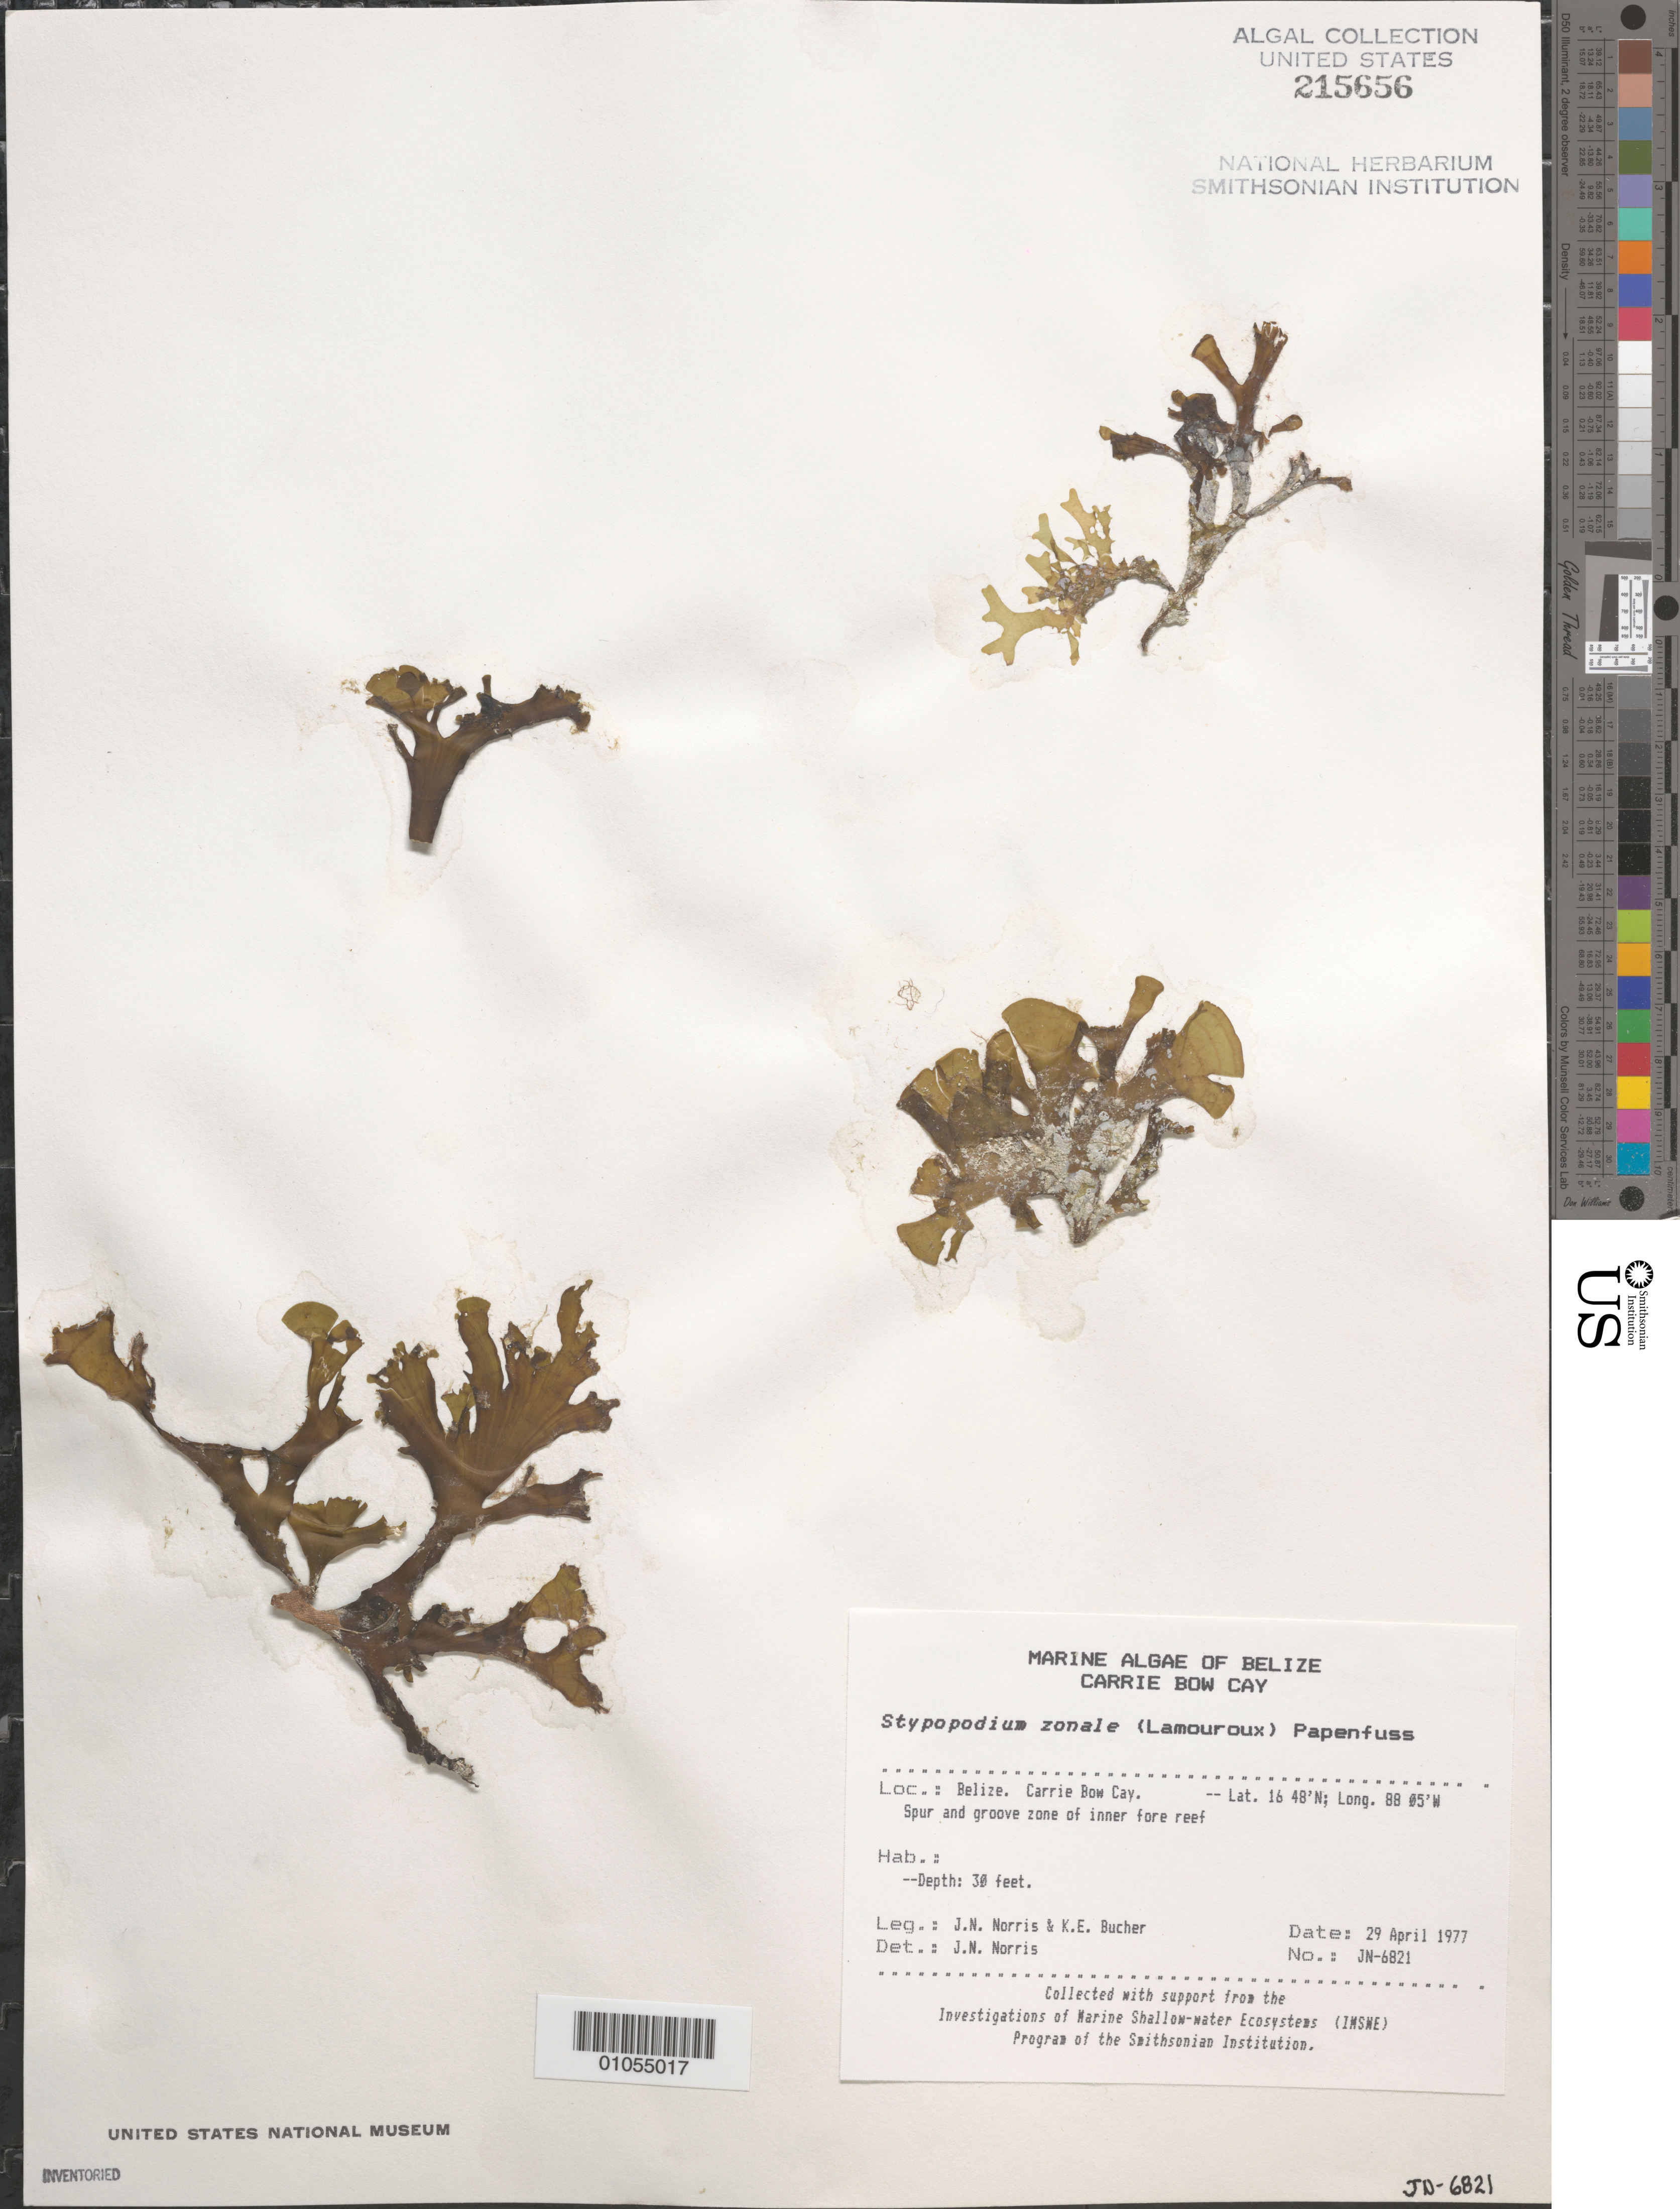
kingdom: Chromista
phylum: Ochrophyta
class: Phaeophyceae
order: Dictyotales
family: Dictyotaceae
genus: Stypopodium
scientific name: Stypopodium zonale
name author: (J.V.Lamouroux) Papenf.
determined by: Norris, James N.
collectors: J. N. Norris & K. E. Bucher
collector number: JN-6821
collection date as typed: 29 Apr 1977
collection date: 1977-04-29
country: Belize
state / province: Stann Creek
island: Carrie Bow Cay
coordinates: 16 48'N, 88 05'W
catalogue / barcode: US 215656